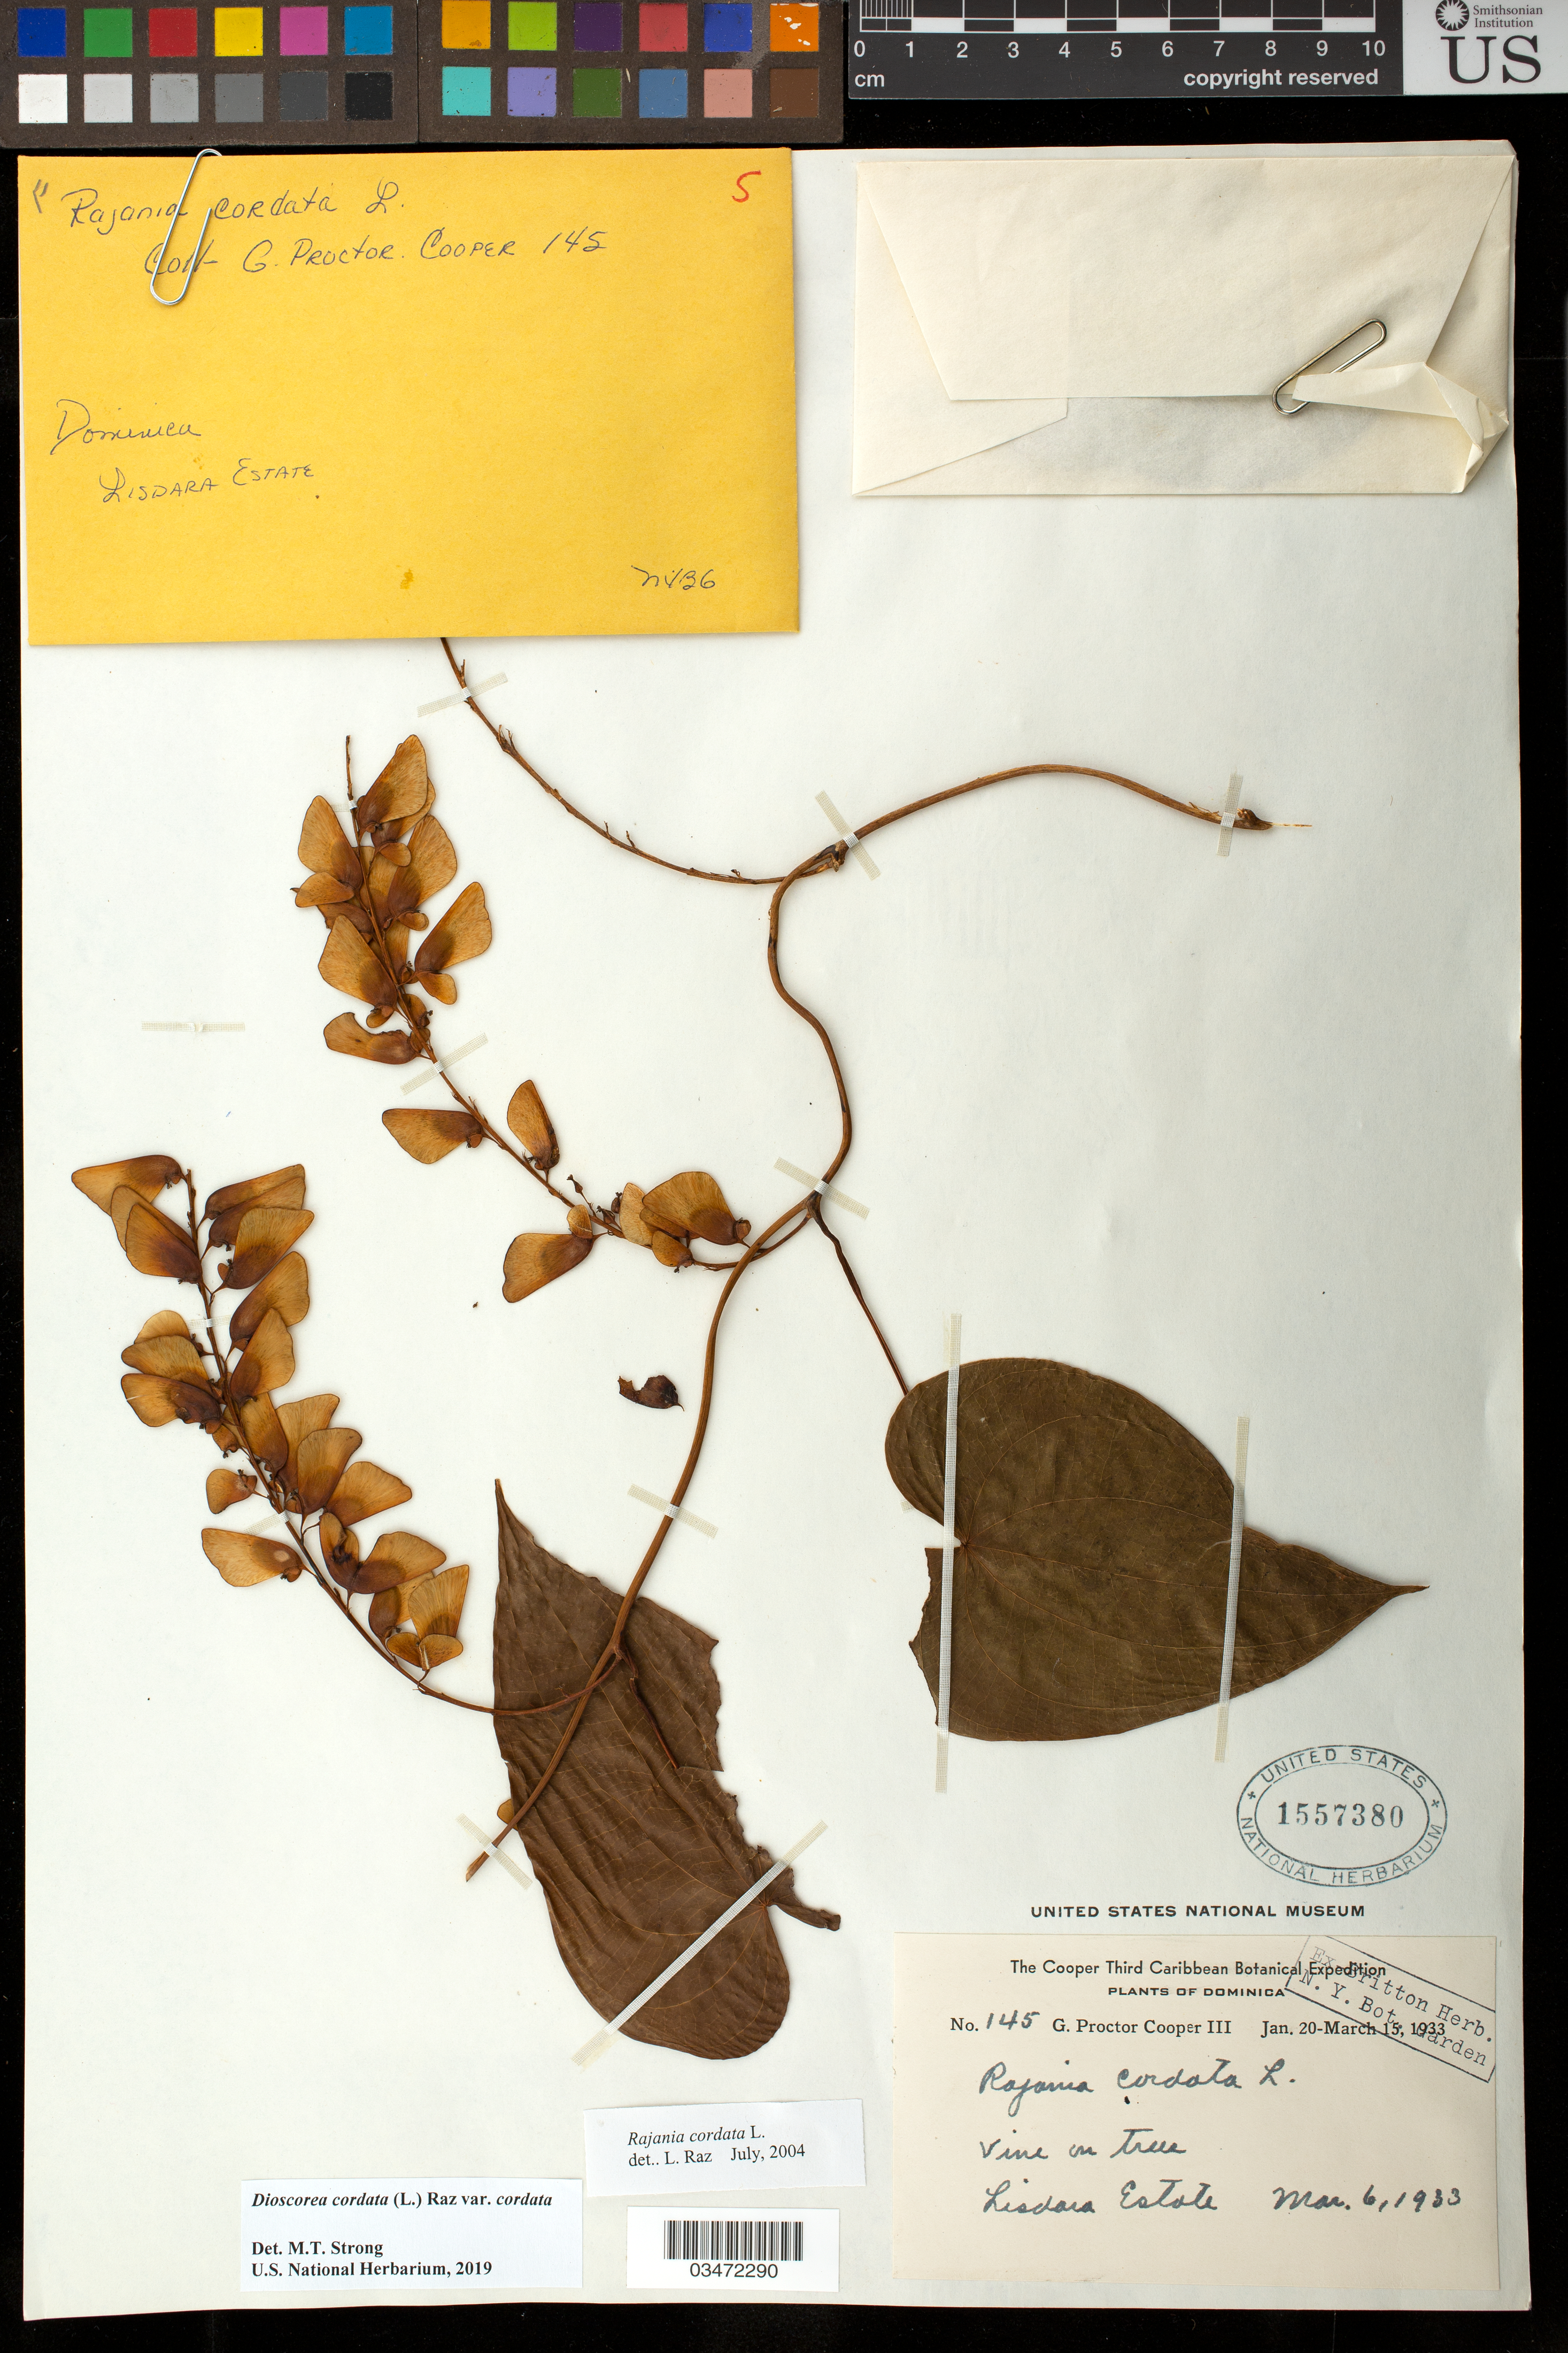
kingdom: Plantae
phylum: Tracheophyta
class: Liliopsida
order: Dioscoreales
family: Dioscoreaceae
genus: Dioscorea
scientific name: Dioscorea cordata var. cordata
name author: (L.) Raz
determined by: Strong, M. T., (US), Smithsonian Institution - National Museum of Natural History (UNITED STATES)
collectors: G. Cooper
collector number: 145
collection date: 1933-03-06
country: Dominica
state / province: St. Patrick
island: Dominica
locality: Lisdara Estate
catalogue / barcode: US 1557380